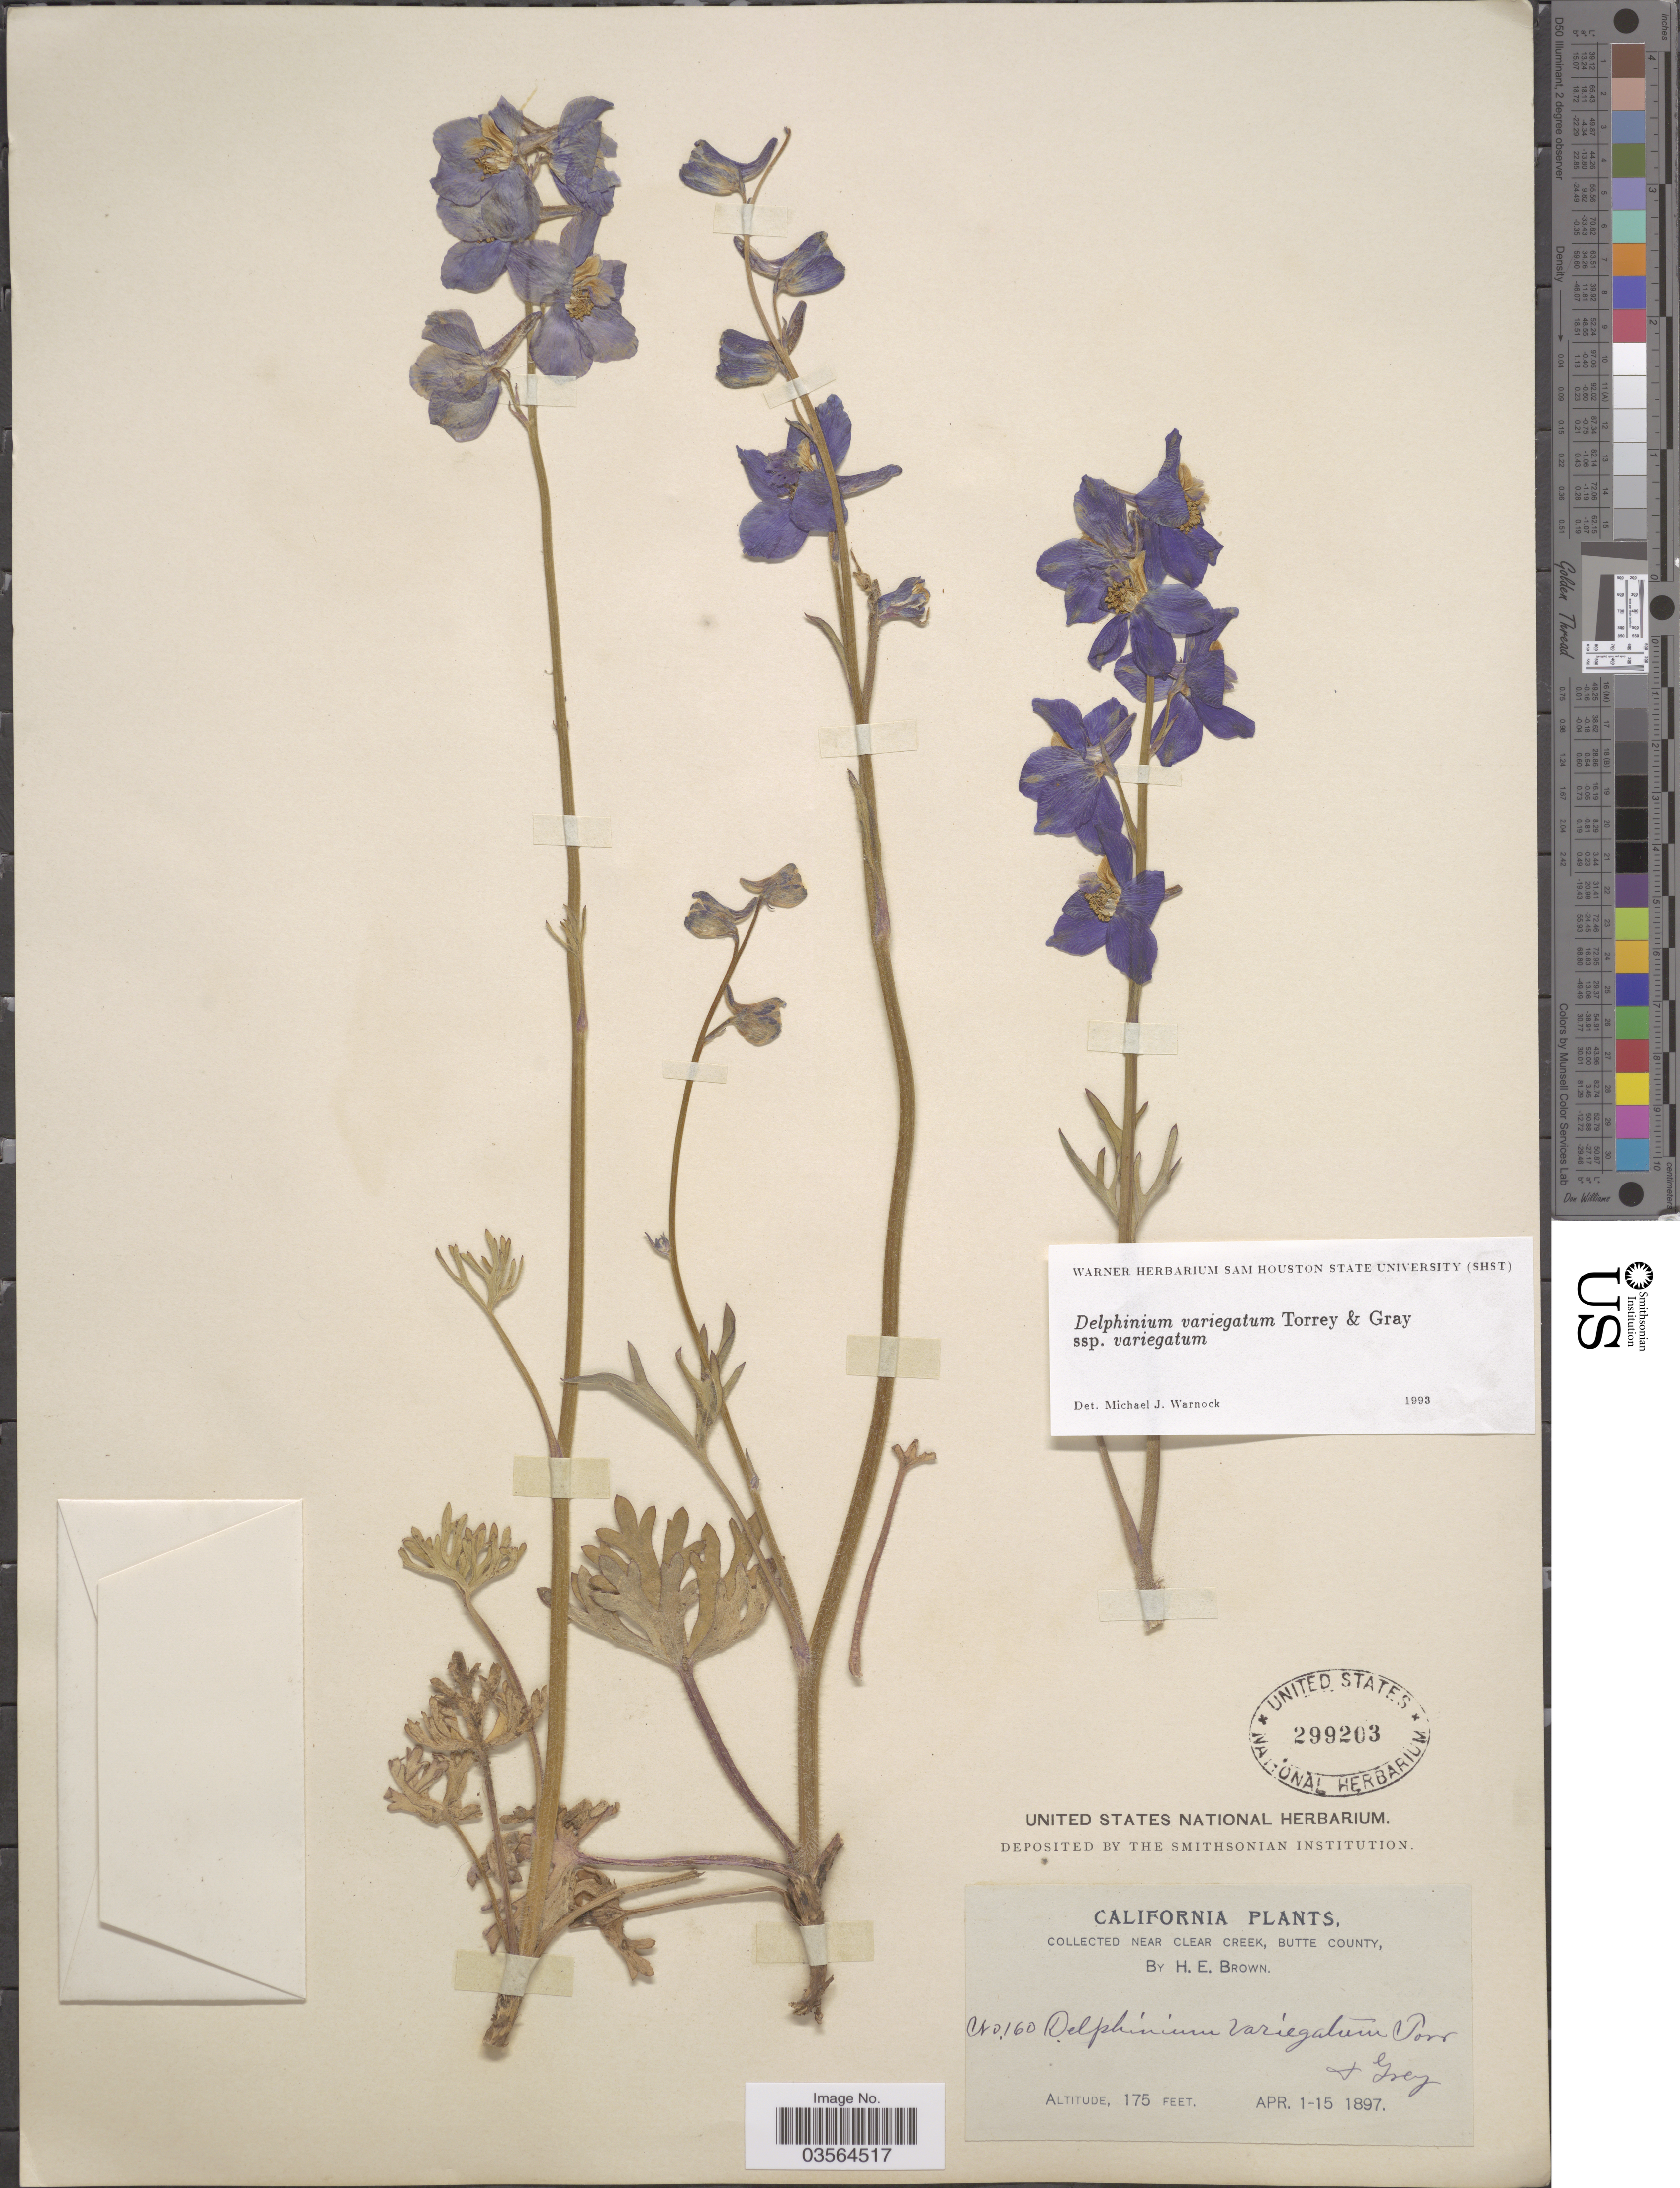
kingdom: Plantae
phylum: Tracheophyta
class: Magnoliopsida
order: Ranunculales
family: Ranunculaceae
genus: Delphinium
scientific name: Delphinium variegatum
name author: Torr. & A. Gray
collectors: H. E. Brown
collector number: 160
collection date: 1897-04-01/1897-04-15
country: United States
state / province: California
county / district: Butte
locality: Near Clear Creek, Butte County.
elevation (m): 53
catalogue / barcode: US 299203